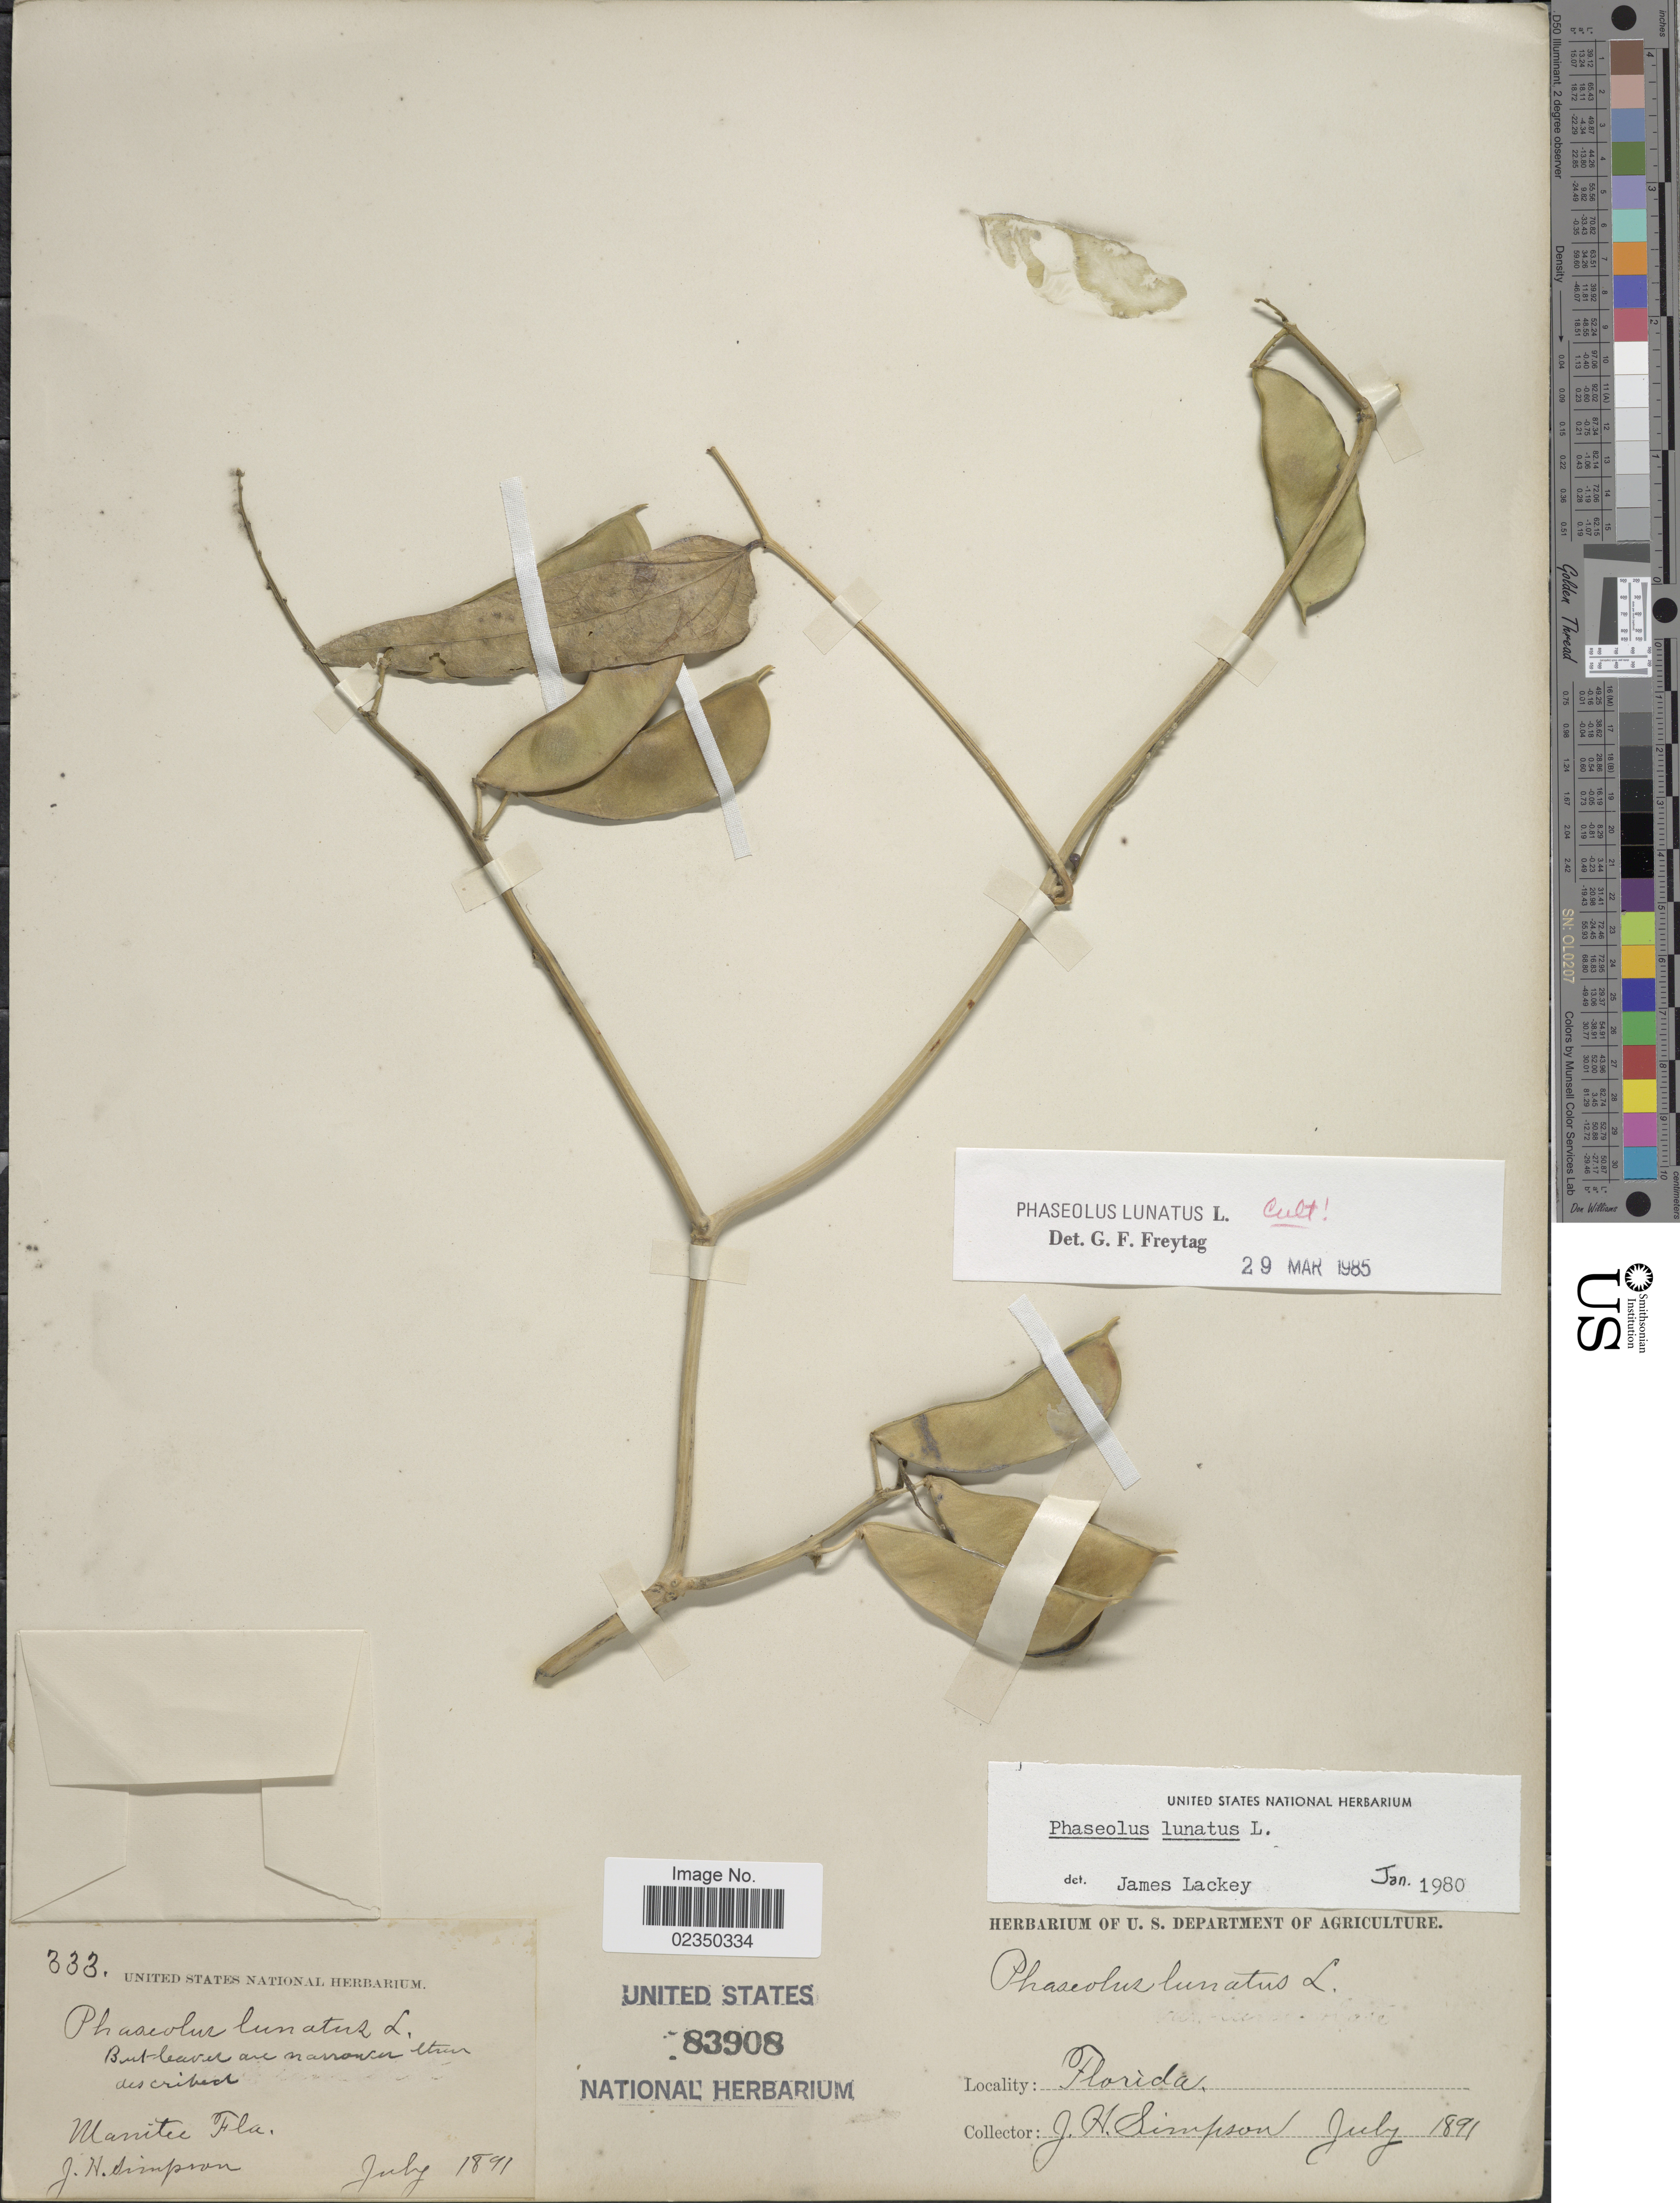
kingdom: Plantae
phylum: Tracheophyta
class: Magnoliopsida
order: Fabales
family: Fabaceae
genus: Phaseolus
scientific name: Phaseolus lunatus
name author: L.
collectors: J. H. Simpson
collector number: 333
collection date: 1891-07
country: United States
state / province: Florida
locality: Manitee, Fla.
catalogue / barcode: US 83908